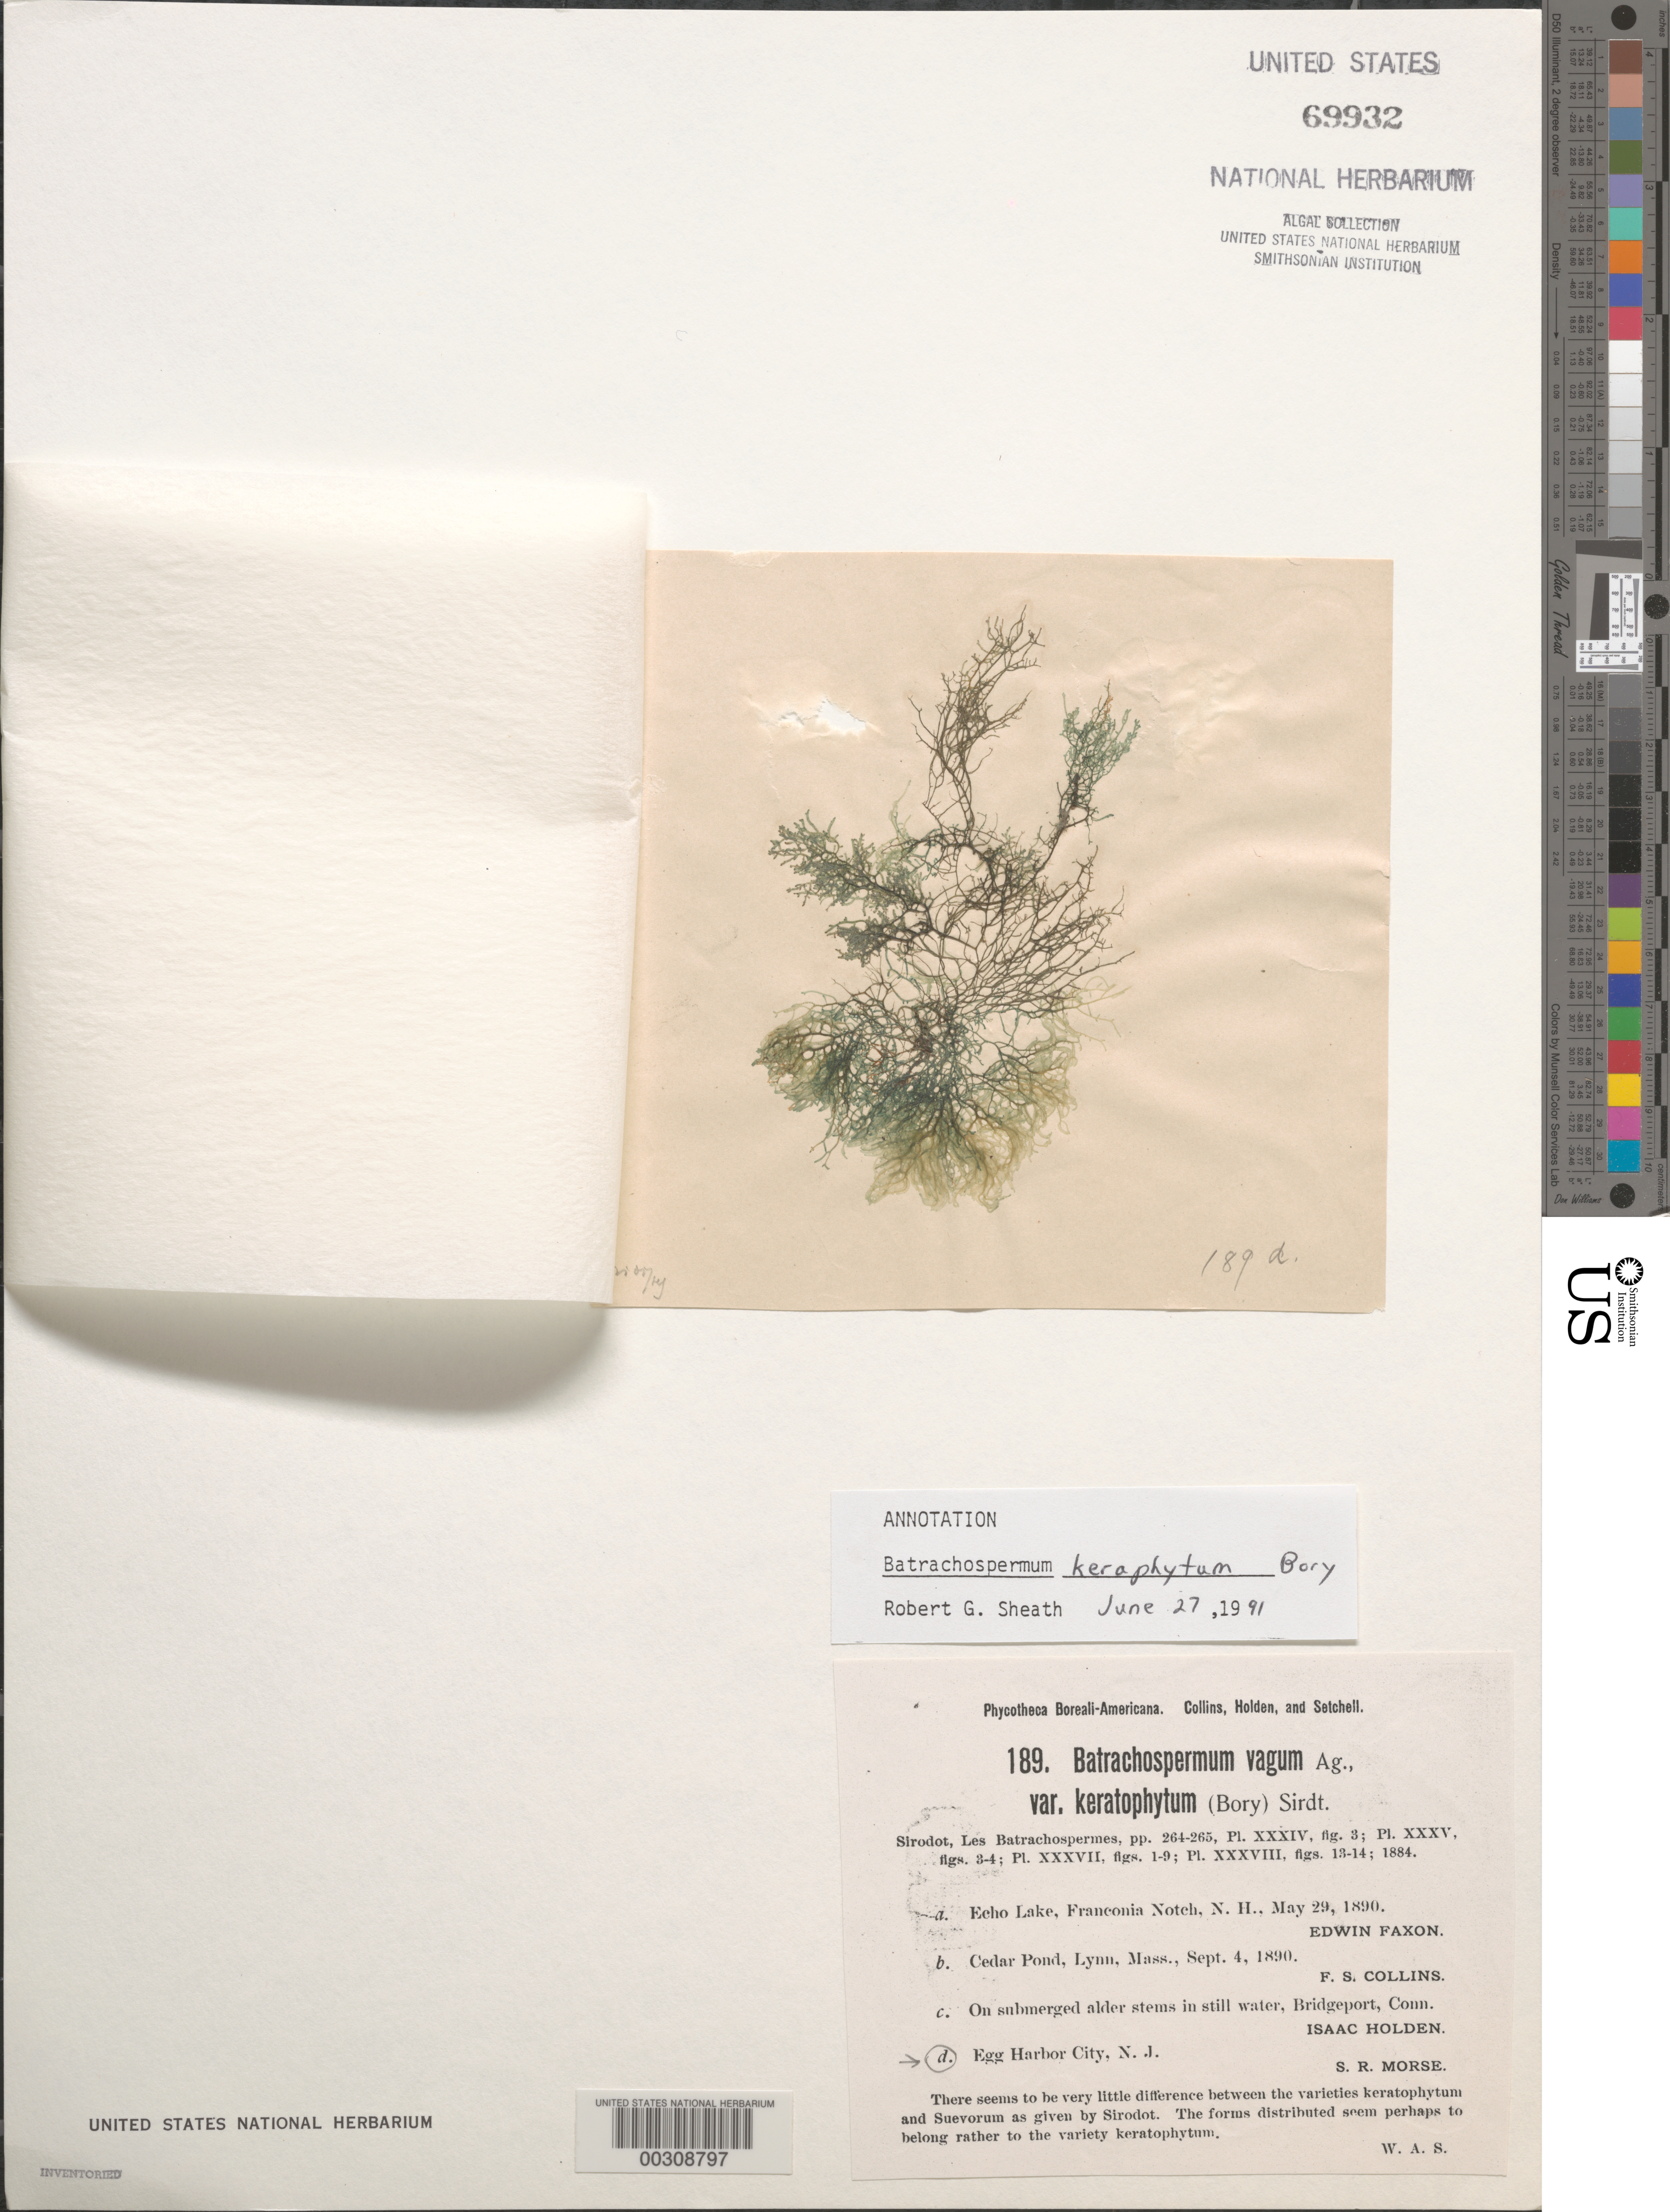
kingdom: Plantae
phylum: Rhodophyta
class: Florideophyceae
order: Batrachospermales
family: Batrachospermaceae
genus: Paludicola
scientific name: Paludicola keratophyta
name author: (Bory) M.L. Vis & Necchi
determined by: Algae name updating Project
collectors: S. Morse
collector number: PB-A 189d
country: United States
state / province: New Jersey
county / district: Atlantic County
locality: Egg Harbor City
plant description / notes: Collins, Holden & Setchell, Phycotheca Boreali-Americana, as Batrachospermum vagum v. keratophytum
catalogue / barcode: US 69932